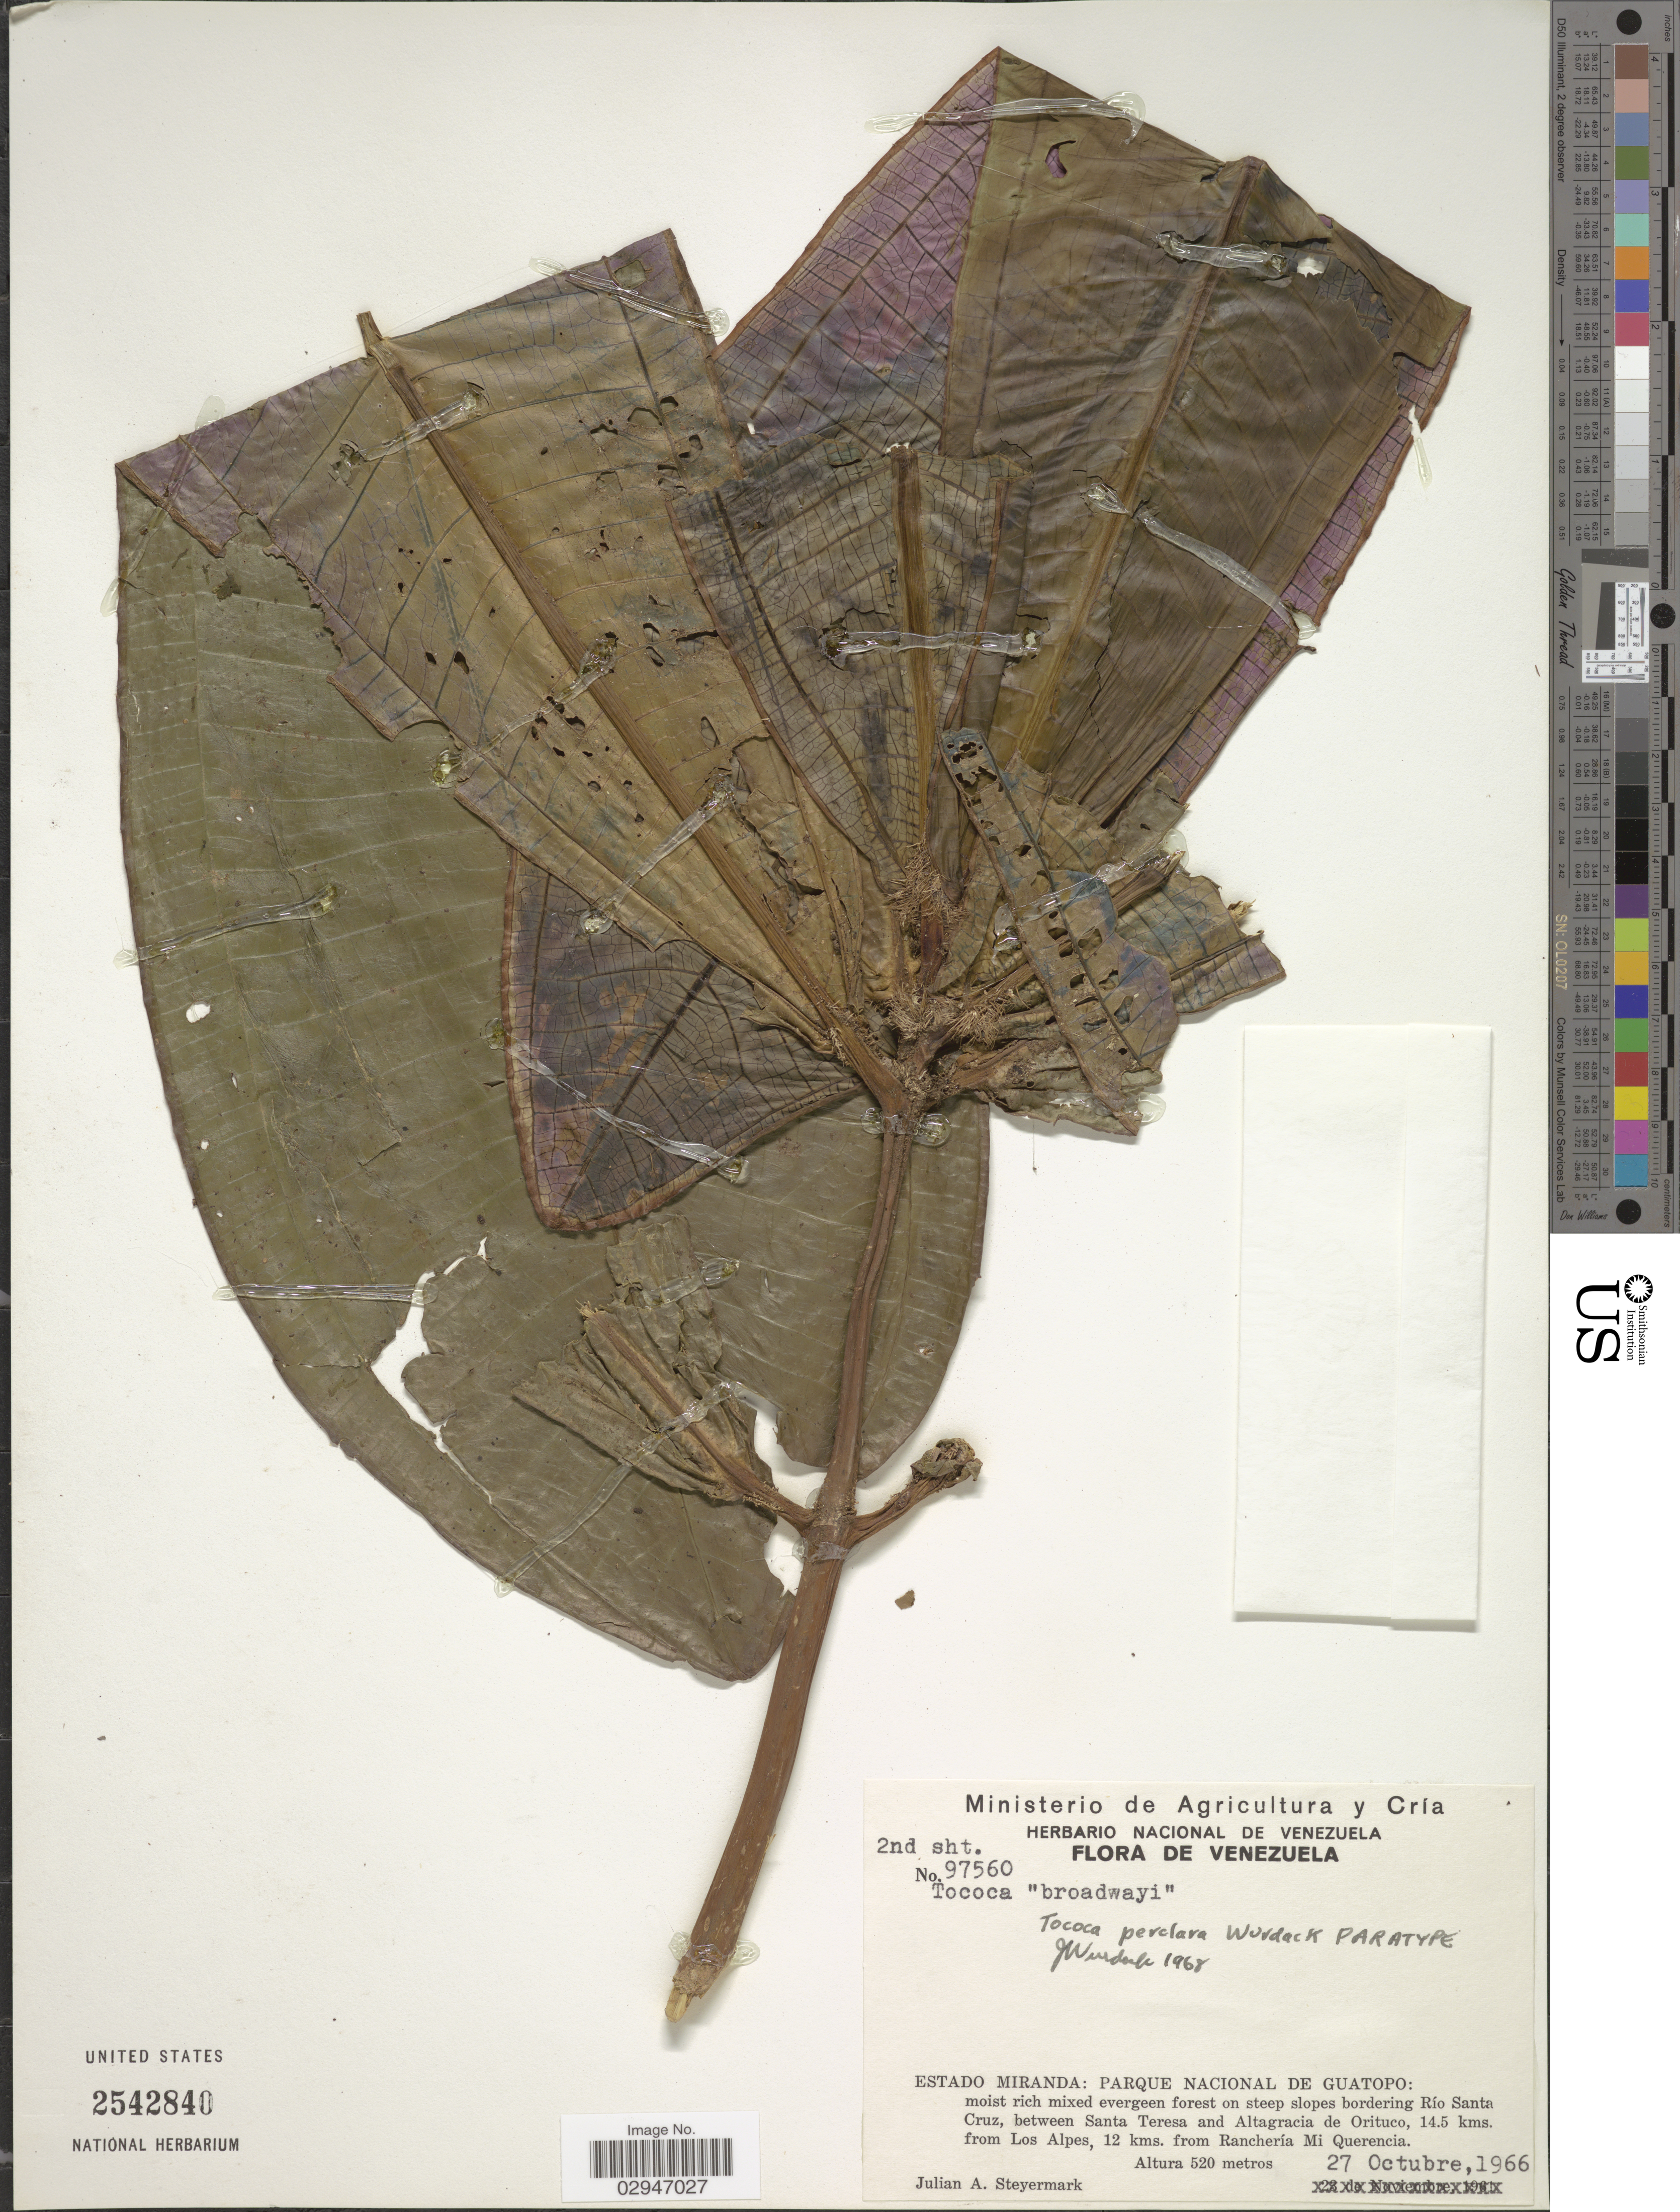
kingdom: Plantae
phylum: Tracheophyta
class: Magnoliopsida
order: Myrtales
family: Melastomataceae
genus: Tococa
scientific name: Tococa perclara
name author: Wurdack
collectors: J. Steyermark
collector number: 97560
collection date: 1966-10-27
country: Venezuela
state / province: Miranda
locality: Parque Nacional de Guatopo: moist rich mixed evergreen forest on steep slopes bordering Río Santa Cruz, between Santa Teresa and Altagracia de Orituco, 14.5 kms. from Los Alpes, 12 kms. from Ranchería Mi Querencia.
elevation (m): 520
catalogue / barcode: US 2542840